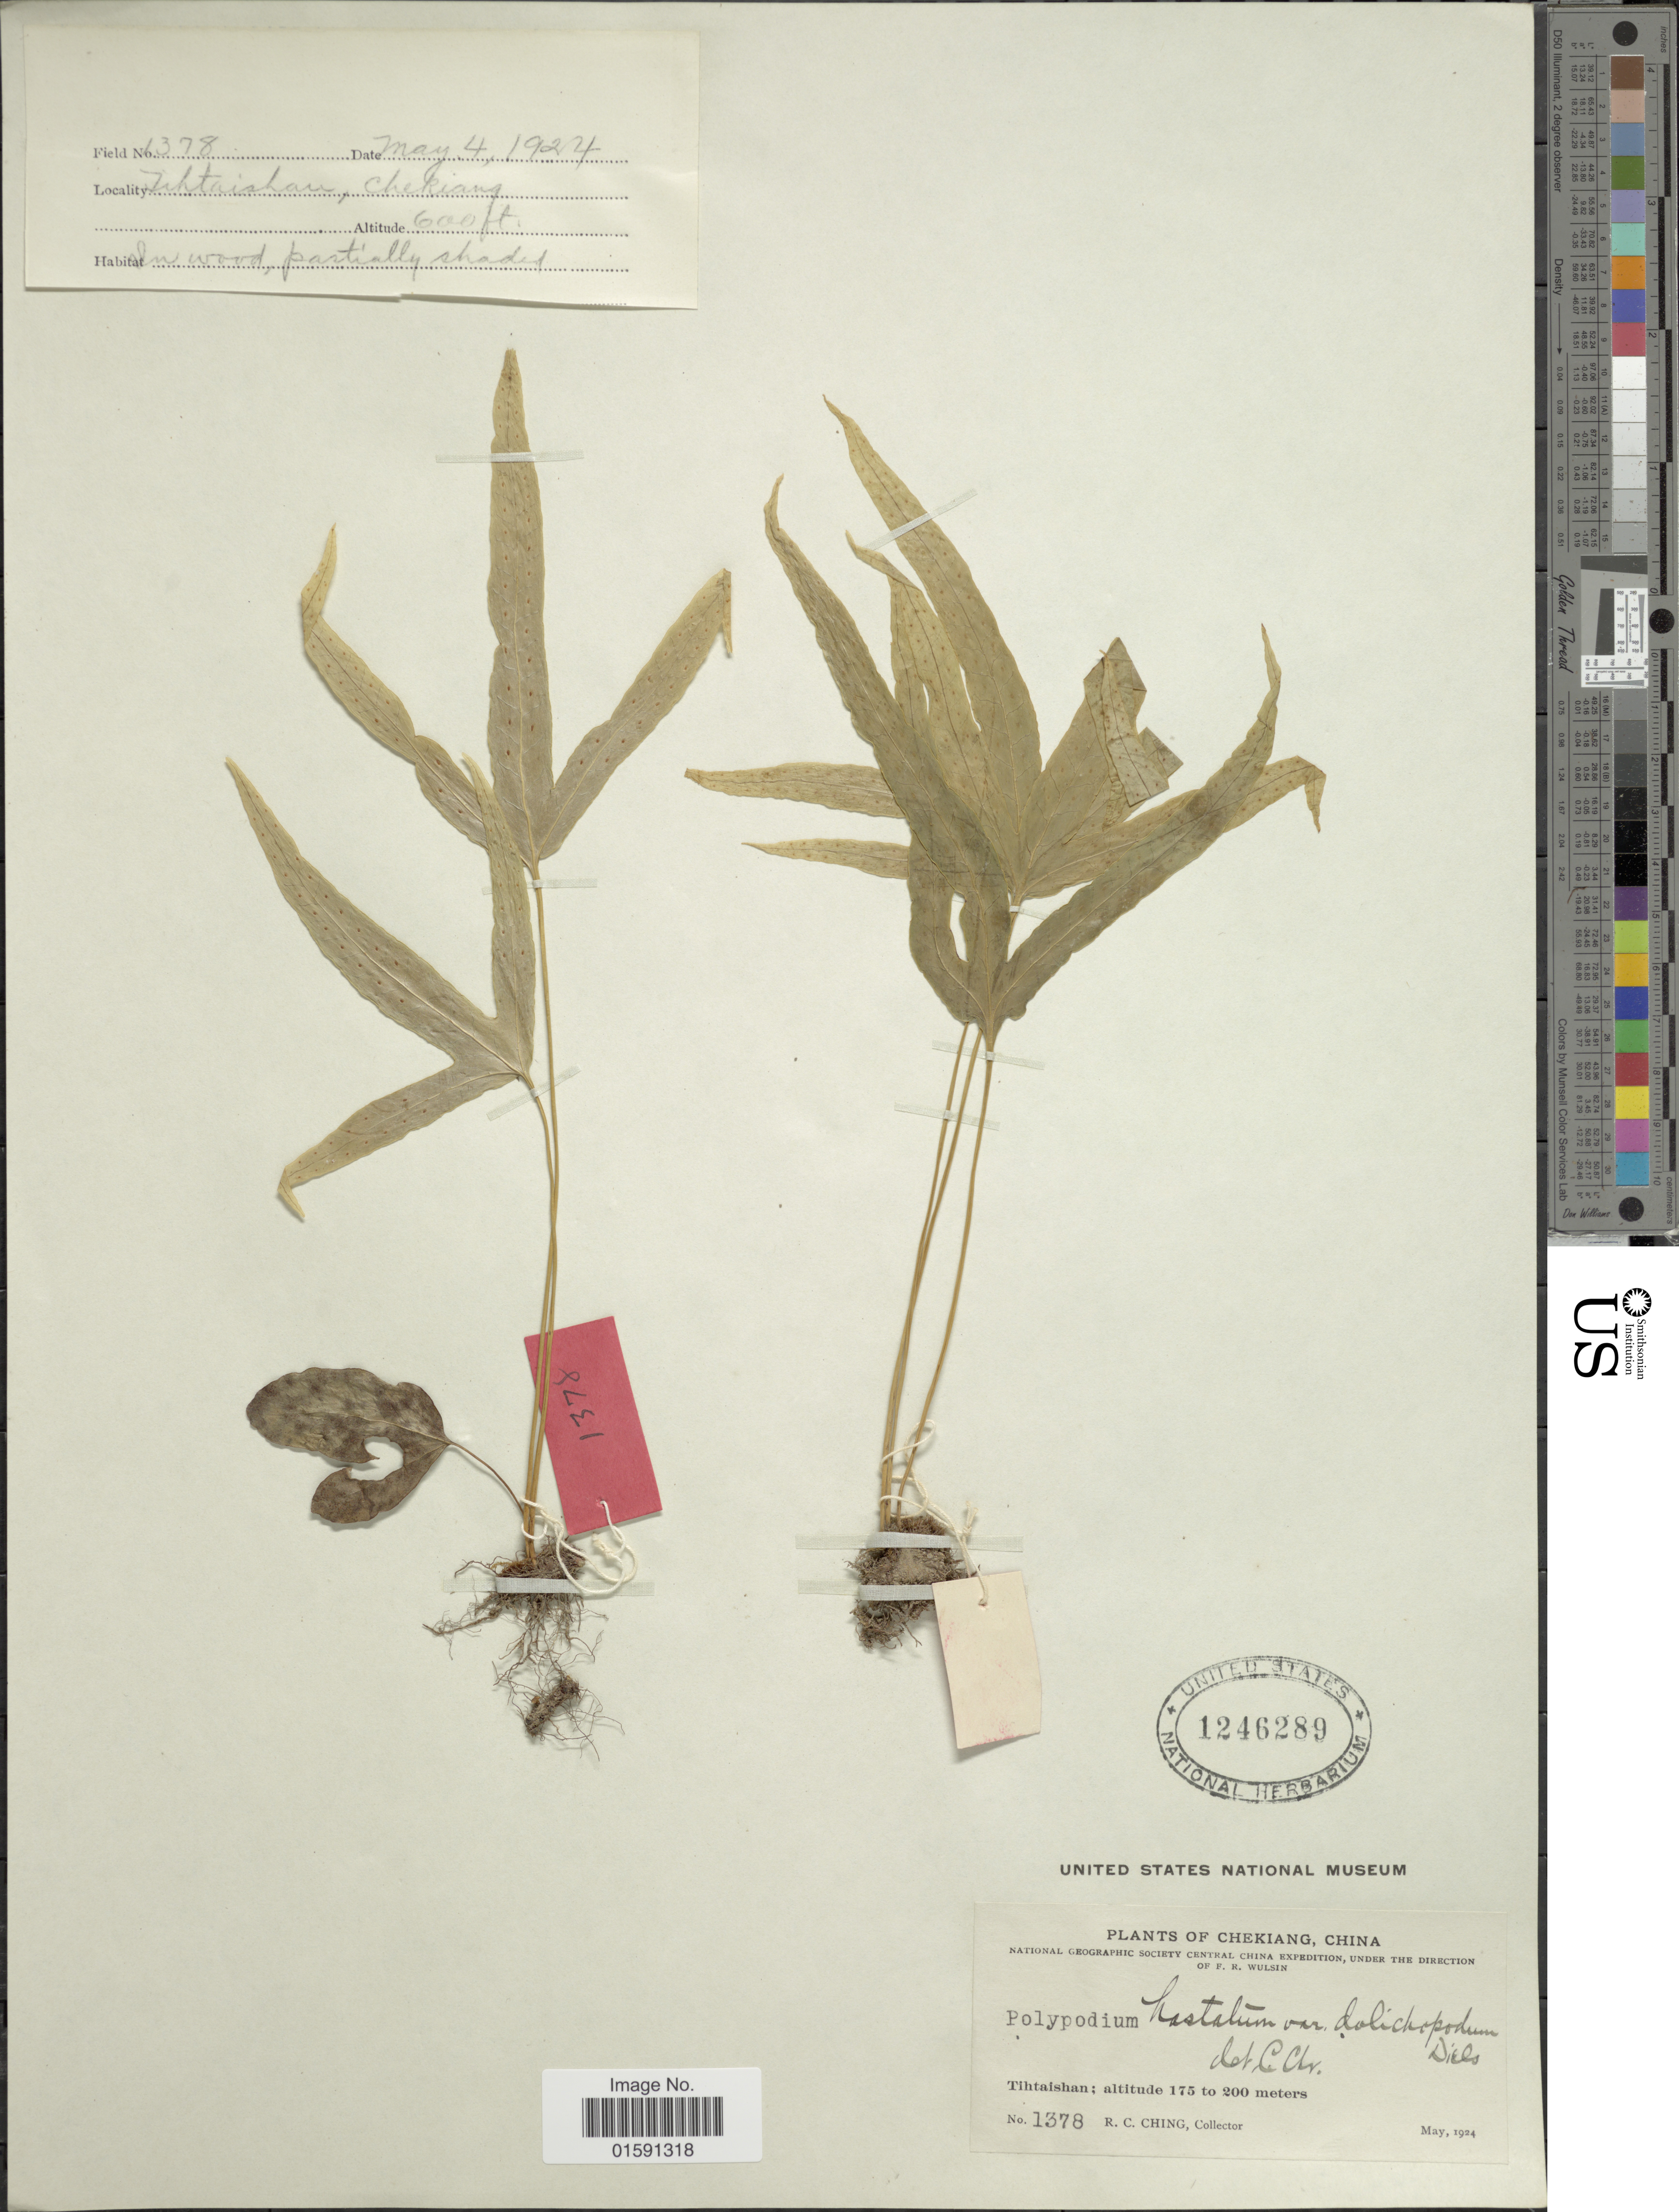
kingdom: Plantae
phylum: Tracheophyta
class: Polypodiopsida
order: Polypodiales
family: Polypodiaceae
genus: Selliguea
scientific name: Selliguea hastata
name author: (Thunb.) Fraser-Jenk.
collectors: R. C. Ching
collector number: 1378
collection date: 1924-05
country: China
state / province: Zhejiang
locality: Cheliang, China. Tihtaishan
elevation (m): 175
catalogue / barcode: US 1246289